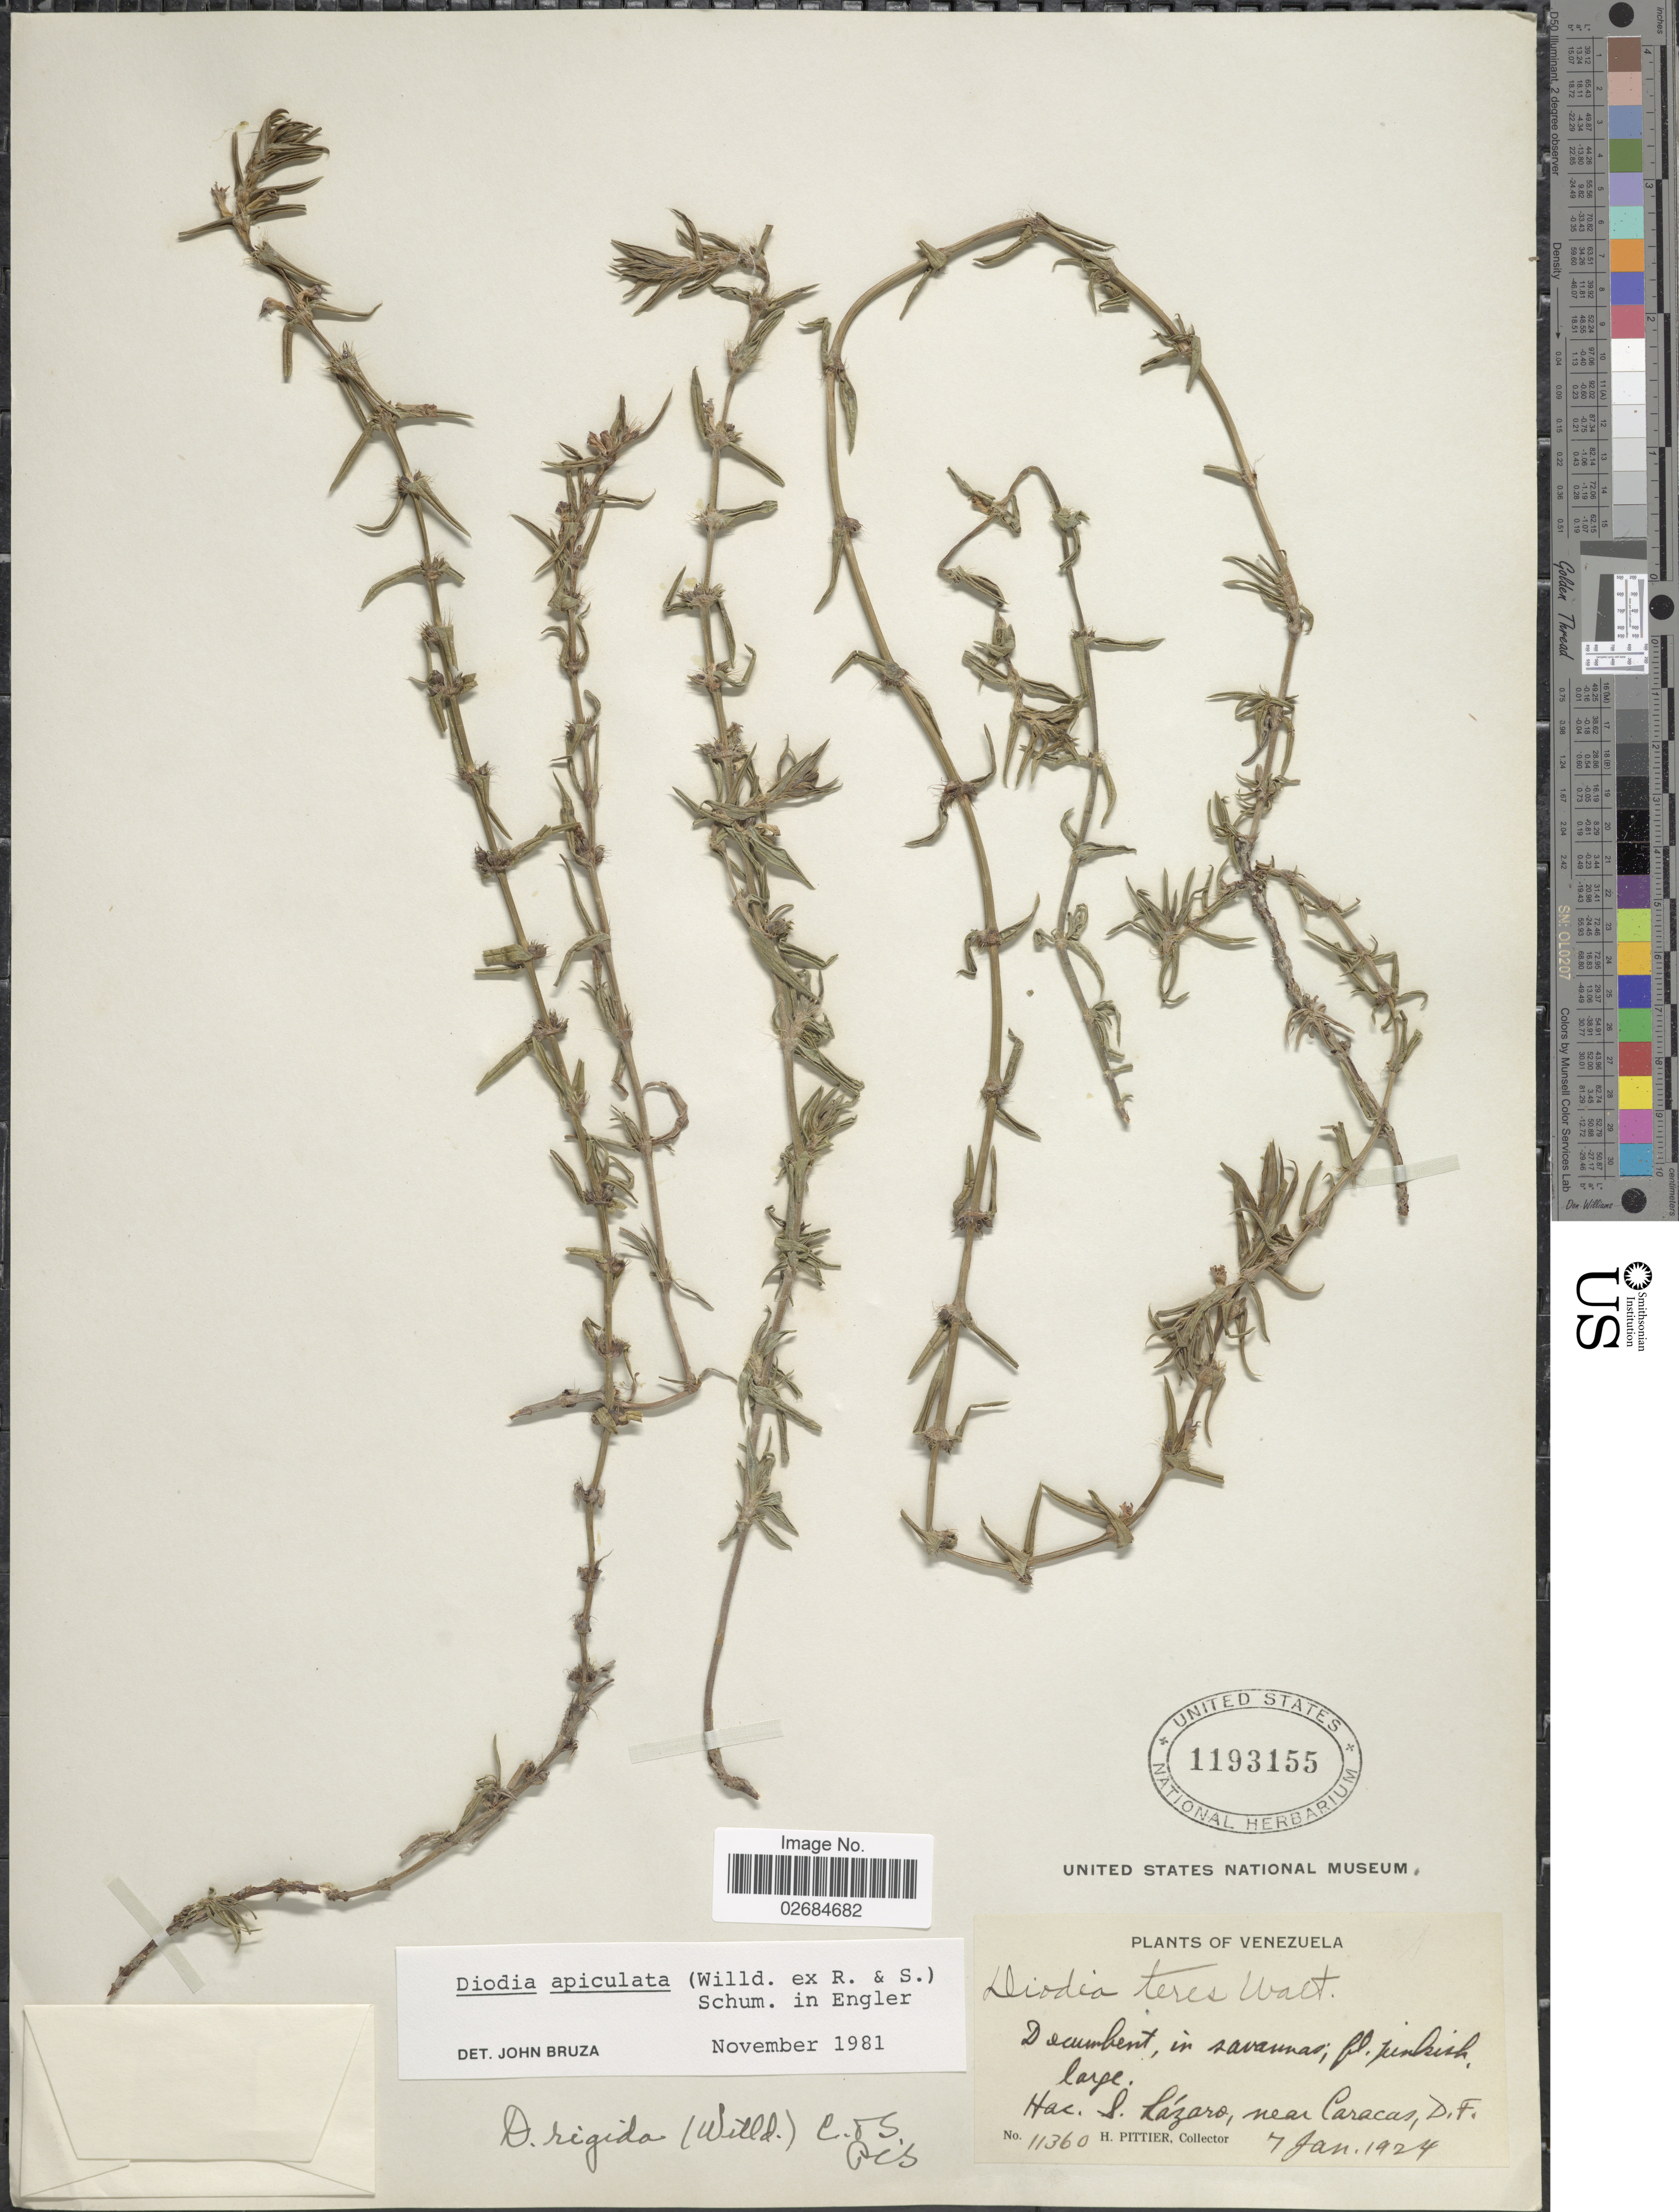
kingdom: Plantae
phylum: Tracheophyta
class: Magnoliopsida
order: Gentianales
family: Rubiaceae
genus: Diodia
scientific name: Diodia apiculata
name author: (Willd. ex Roem. & Schult.) K. Schum.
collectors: H. F. Pittier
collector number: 11360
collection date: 1924-01-07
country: Venezuela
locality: Hac. S. Lazaro, near Caracas, D.F.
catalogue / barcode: US 1193155